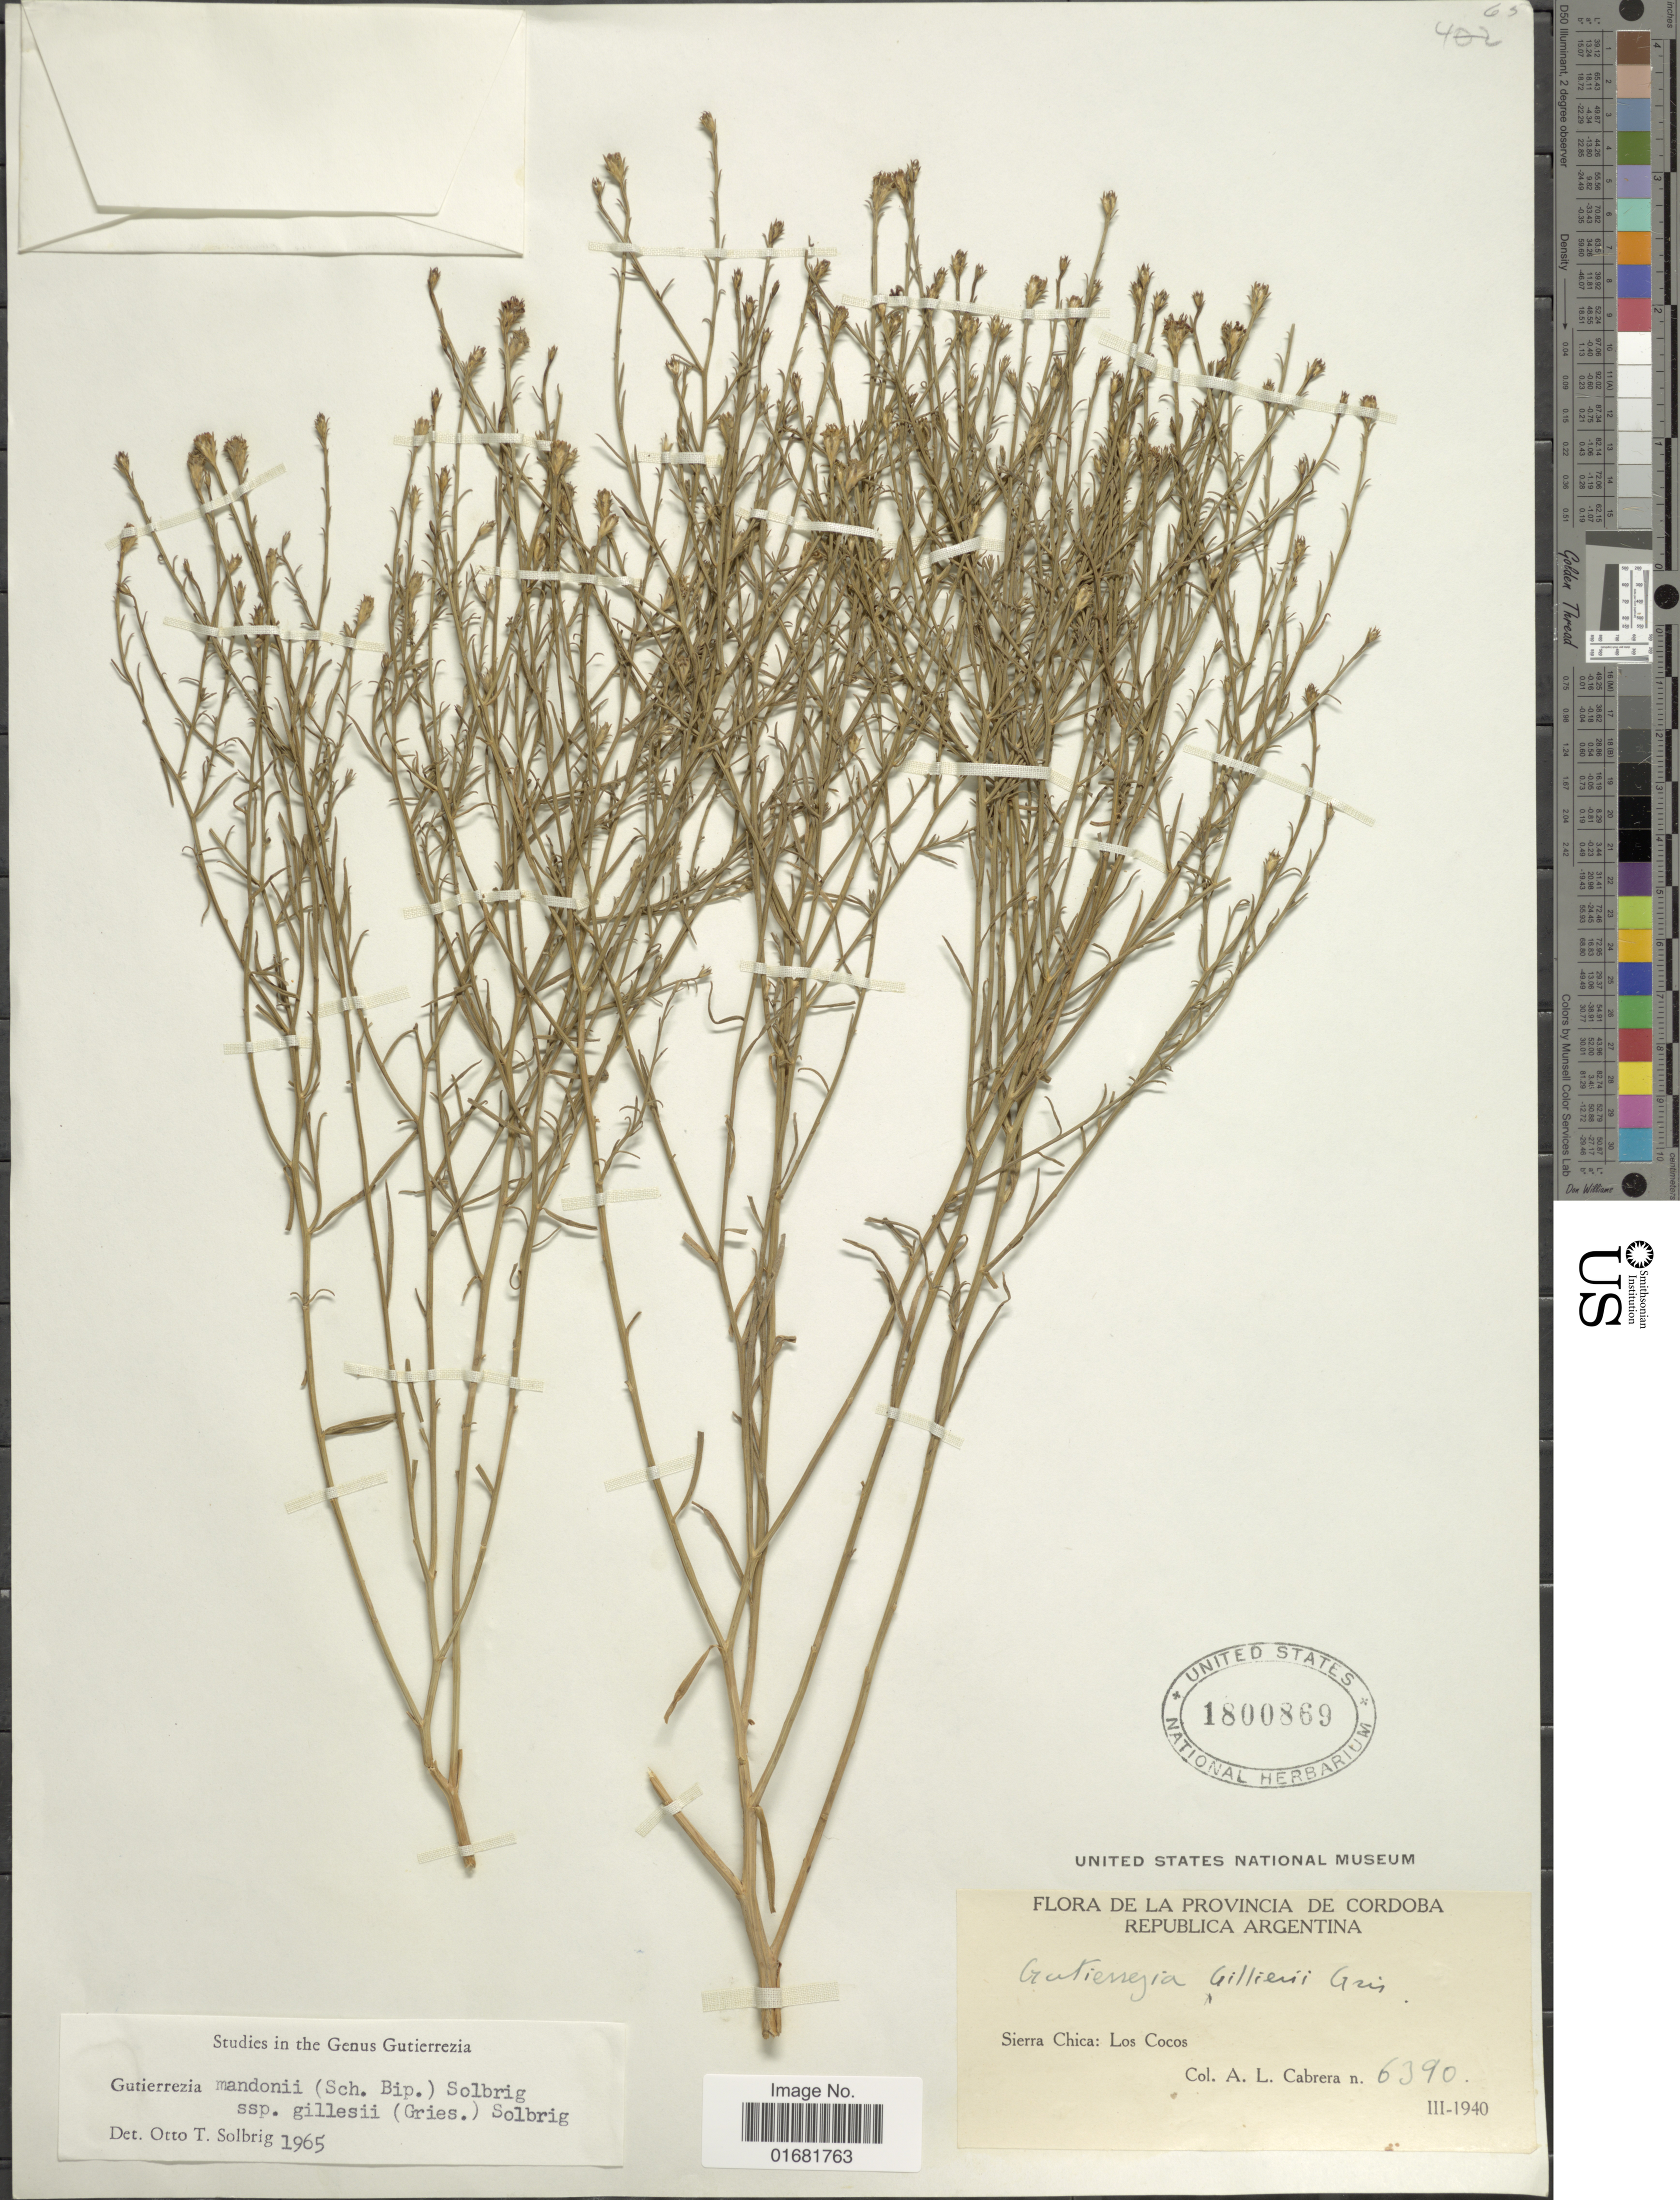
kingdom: Plantae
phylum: Tracheophyta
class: Magnoliopsida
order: Asterales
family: Asteraceae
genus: Gutierrezia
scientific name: Gutierrezia mandonii subsp. gillesii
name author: (Griseb.) Solbrig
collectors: A. L. Cabrera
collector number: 6390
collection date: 1940-03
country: Argentina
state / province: Cordoba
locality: Sierra Chica: Los Cocos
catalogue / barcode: US 1800869